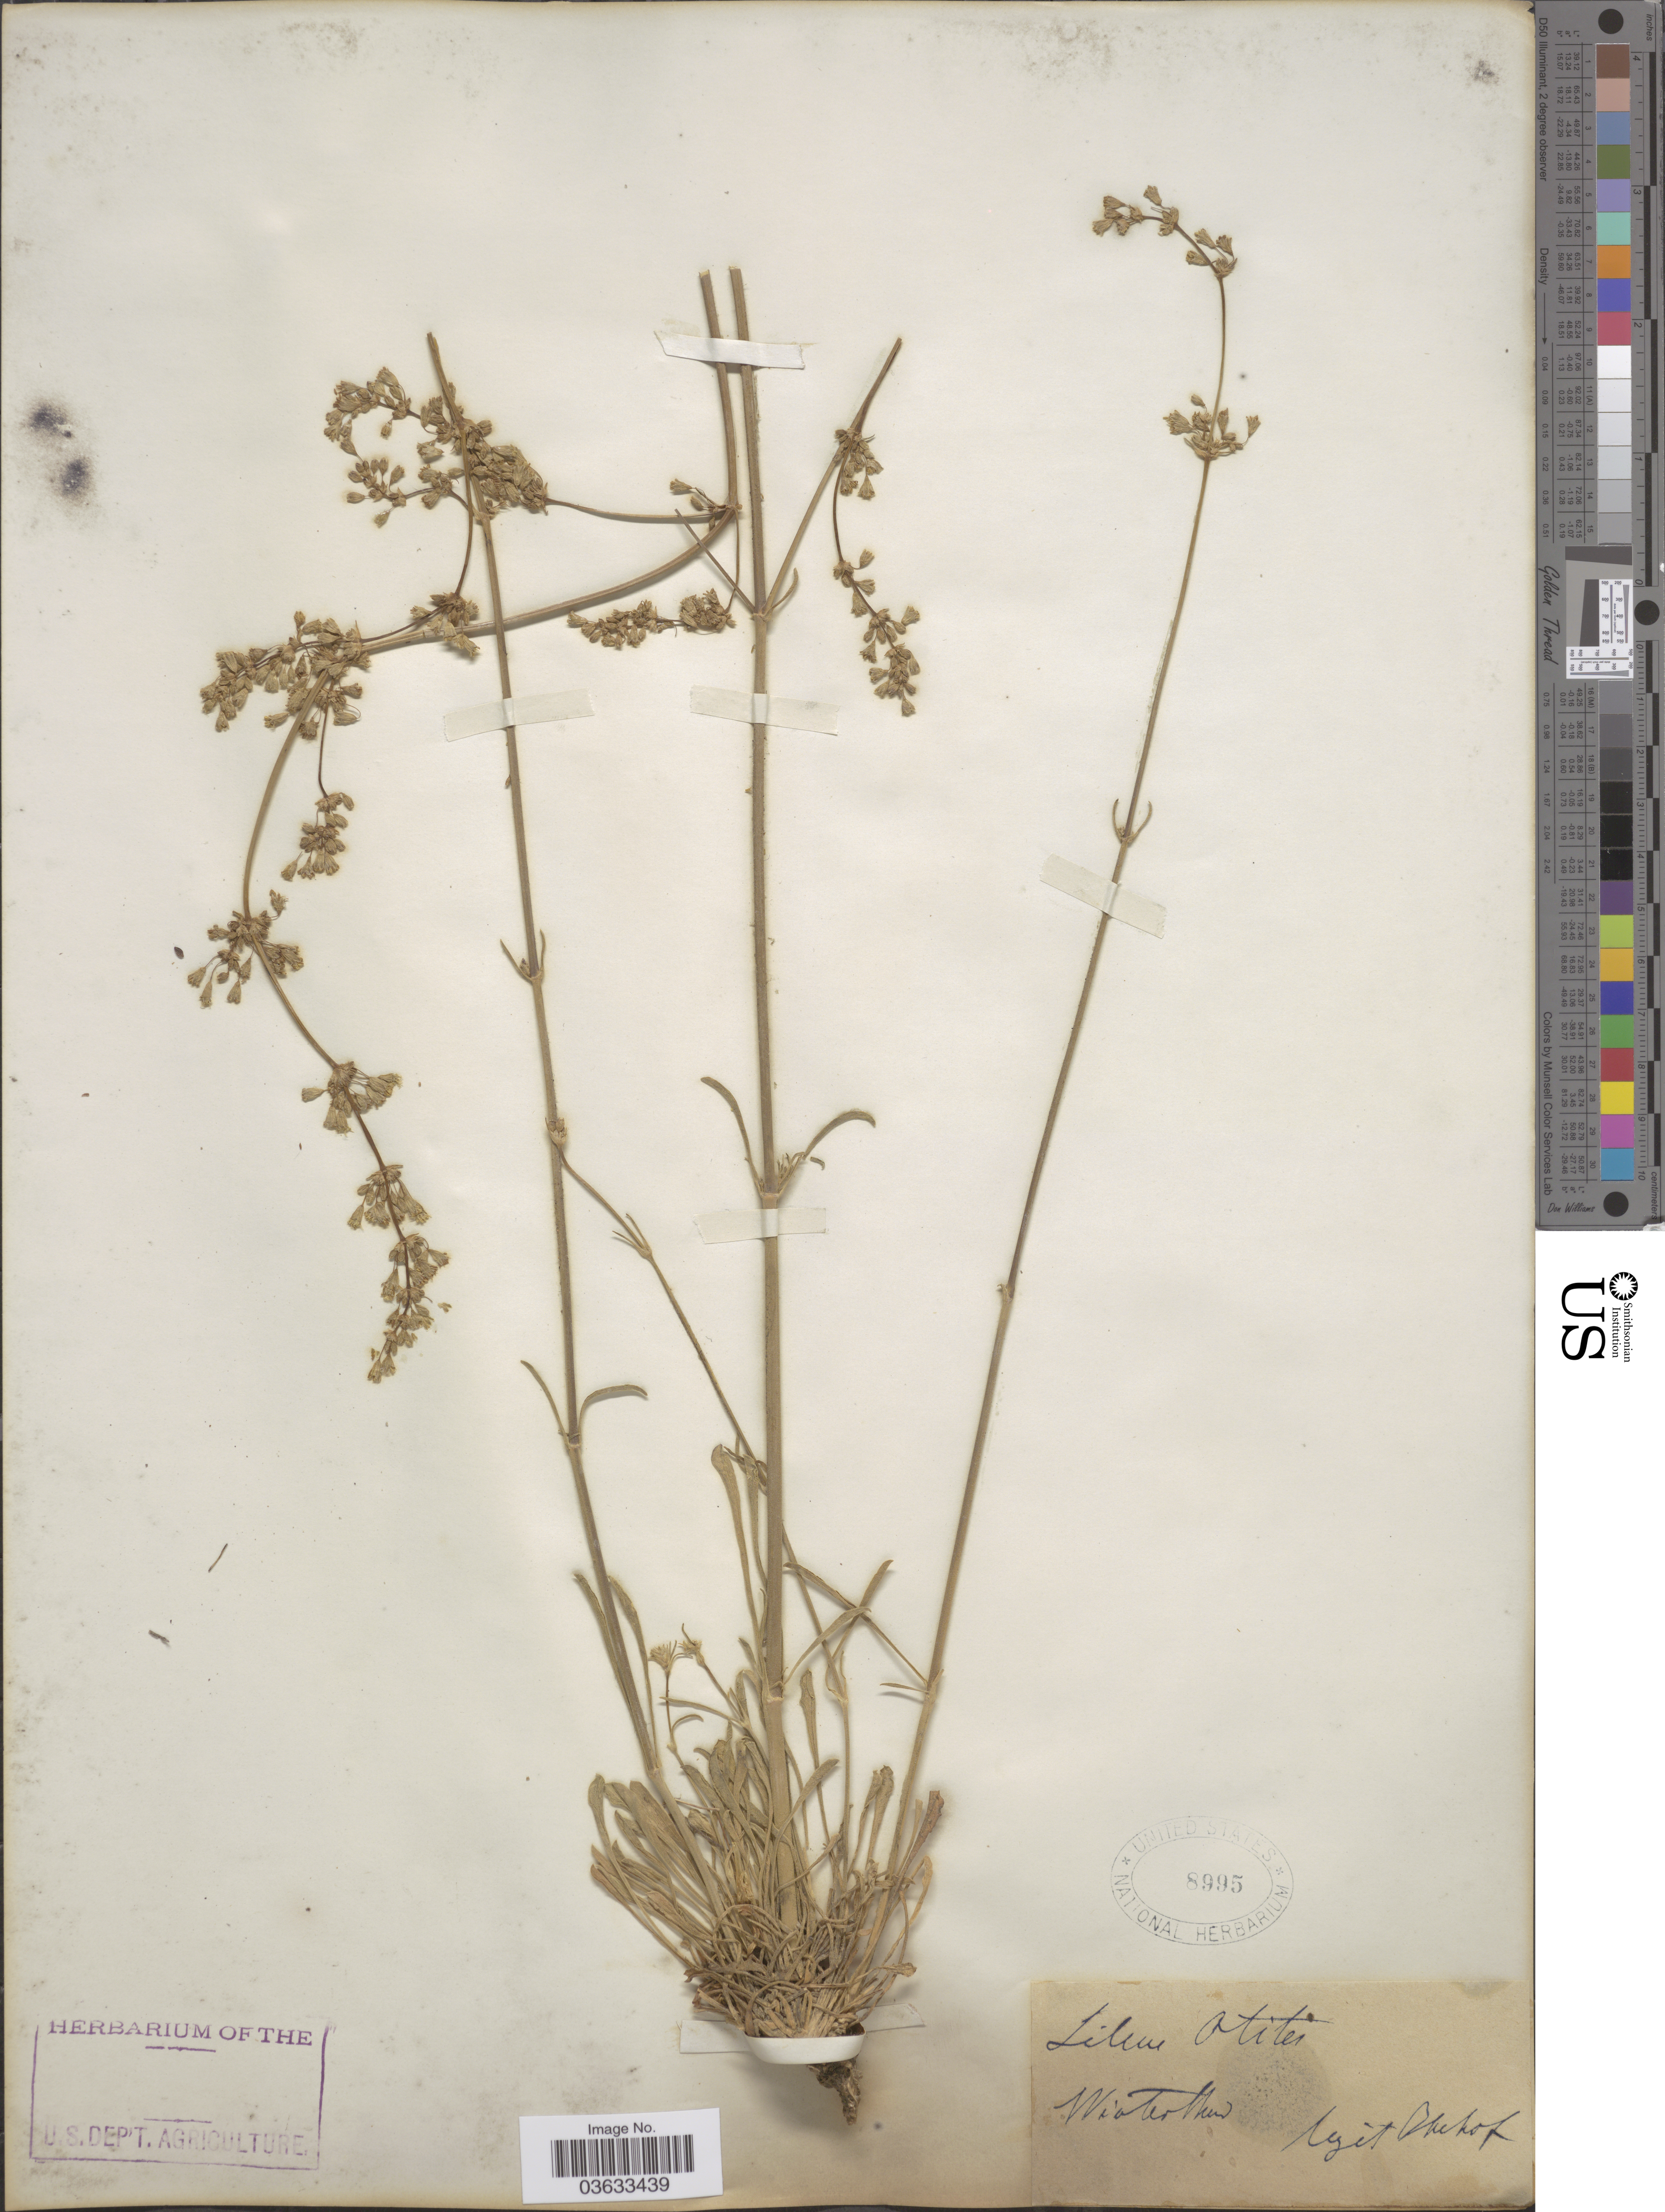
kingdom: Plantae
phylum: Tracheophyta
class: Magnoliopsida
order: Caryophyllales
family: Caryophyllaceae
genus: Silene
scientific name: Silene otites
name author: (L.) Wibel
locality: Winterthur.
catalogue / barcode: US 8995